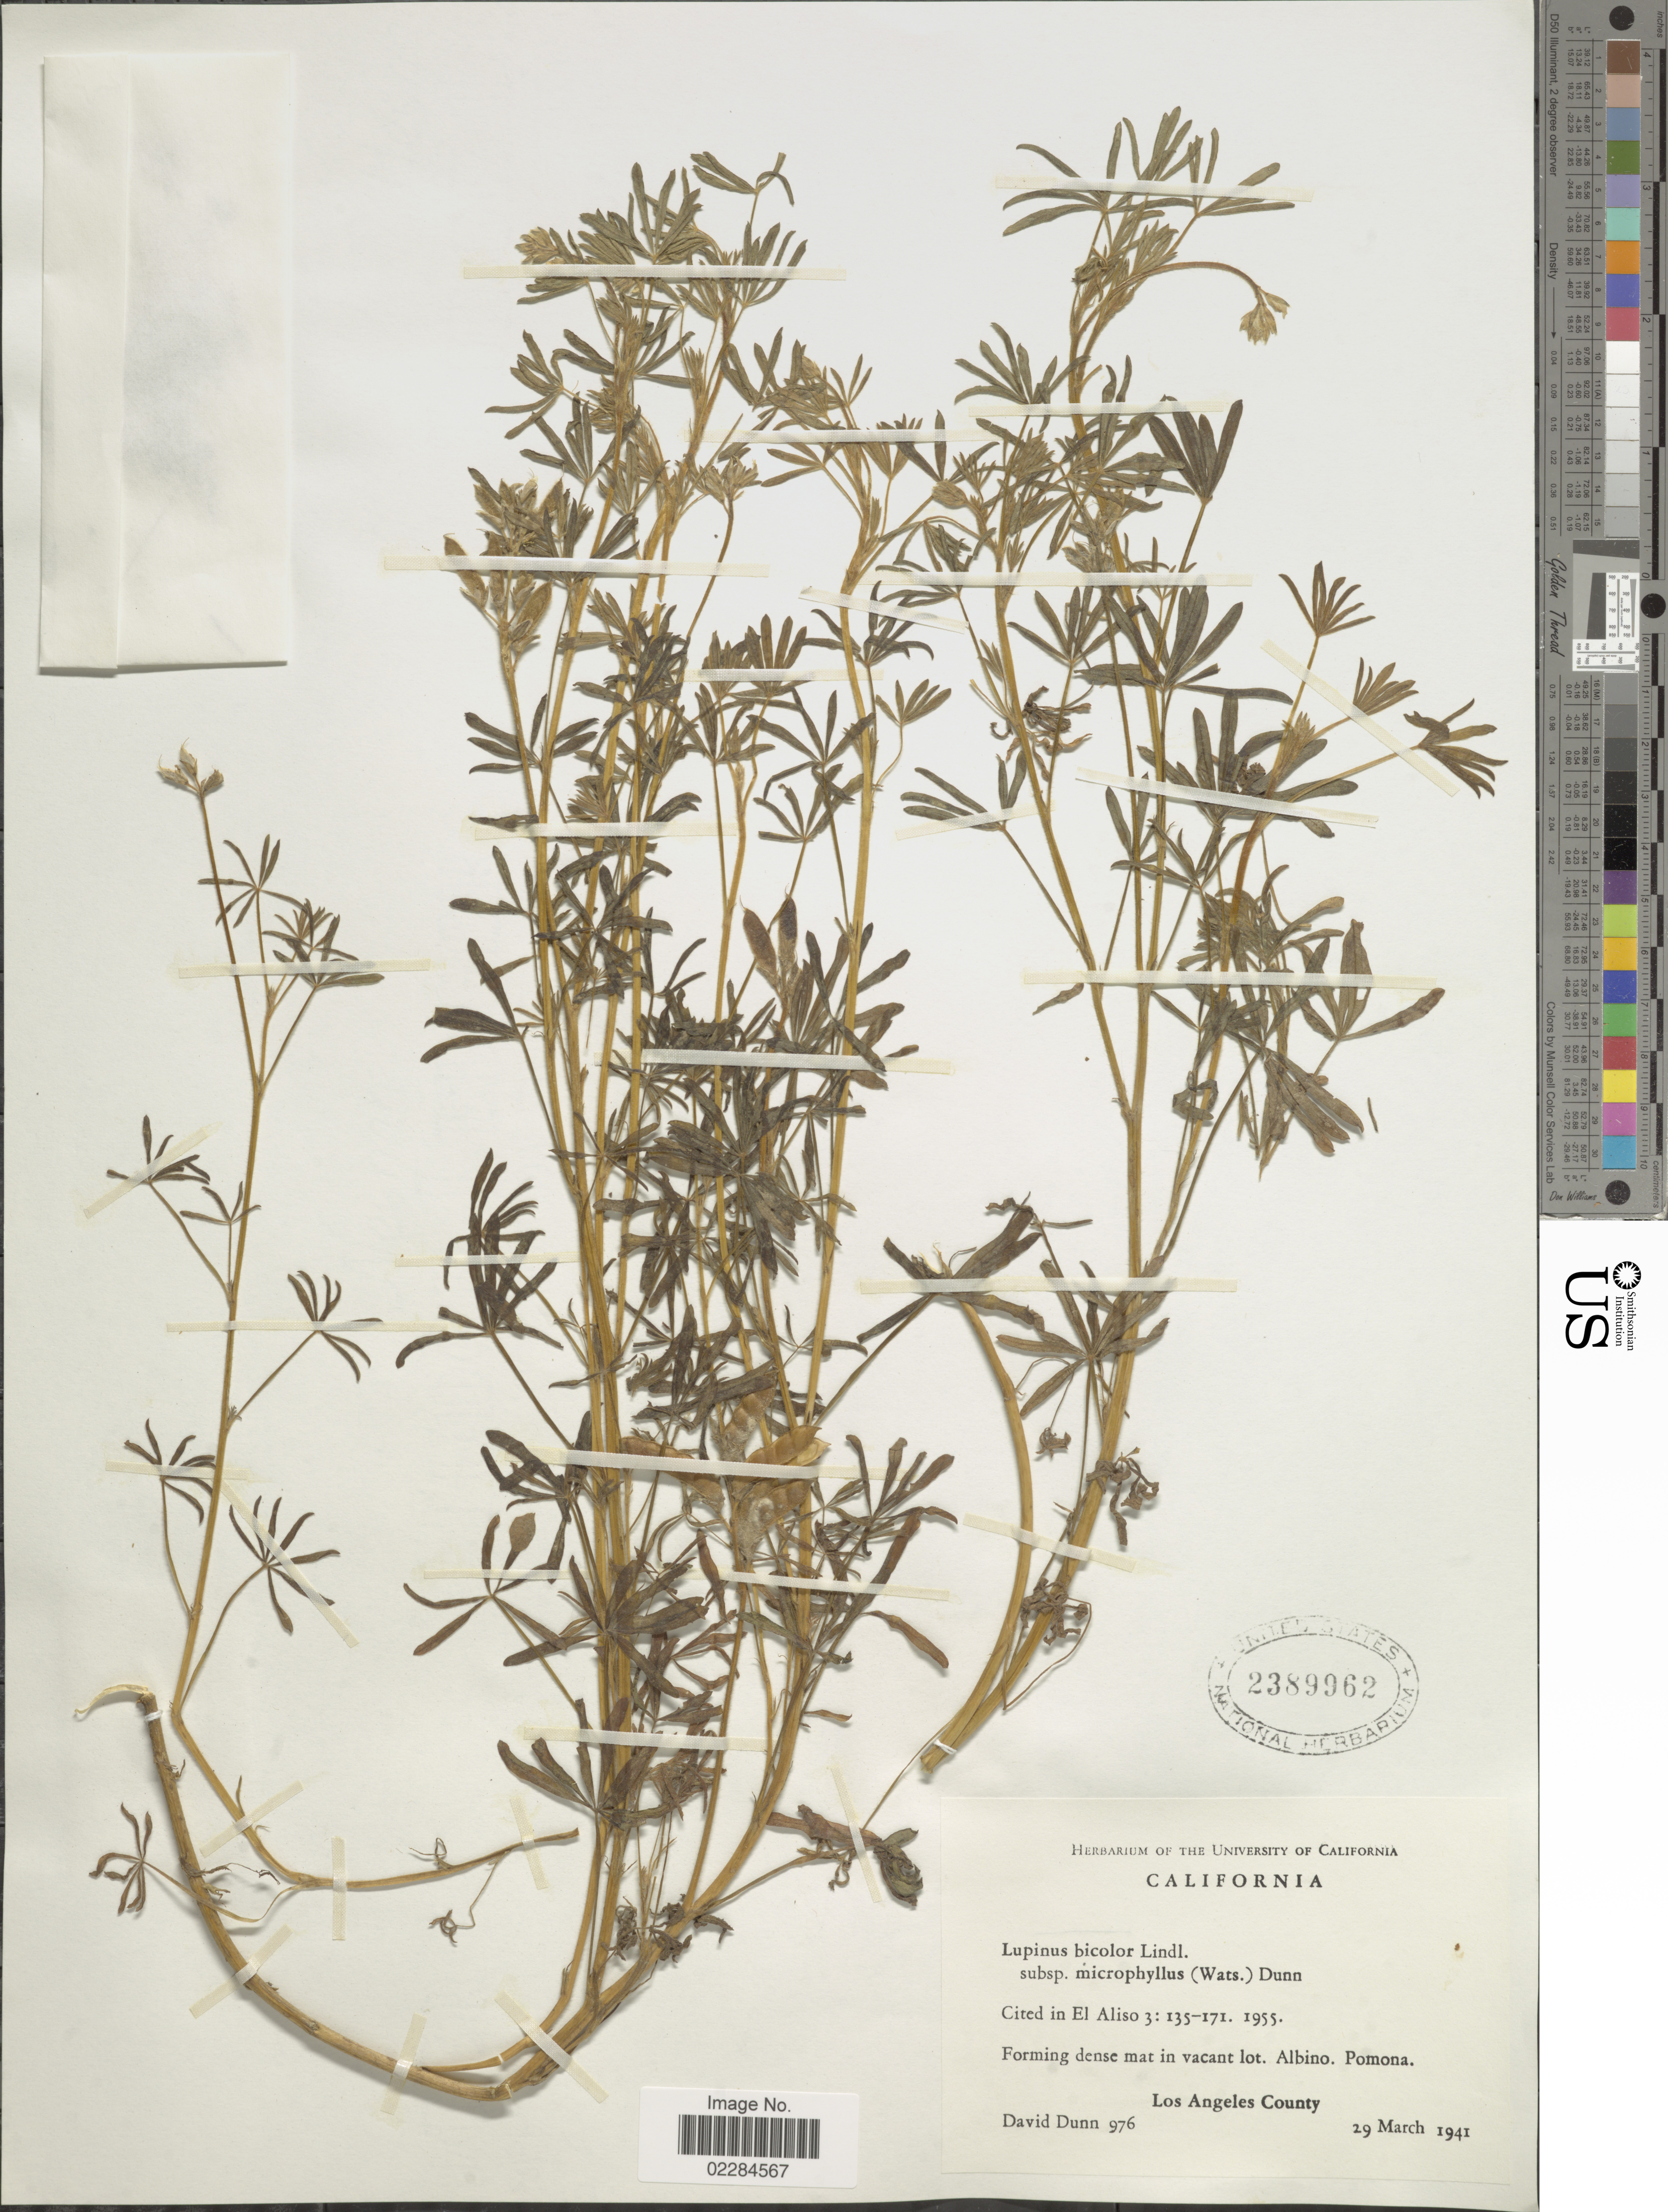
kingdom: Plantae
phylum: Tracheophyta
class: Magnoliopsida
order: Fabales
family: Fabaceae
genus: Lupinus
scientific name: Lupinus bicolor var. microphyllus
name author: Lindl.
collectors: D. B. Dunn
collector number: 976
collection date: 1941-03-29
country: United States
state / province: California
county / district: Los Angeles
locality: Forming dense mat in vacant lot. Albino. pomona. Los Angeles County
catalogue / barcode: US 2389962